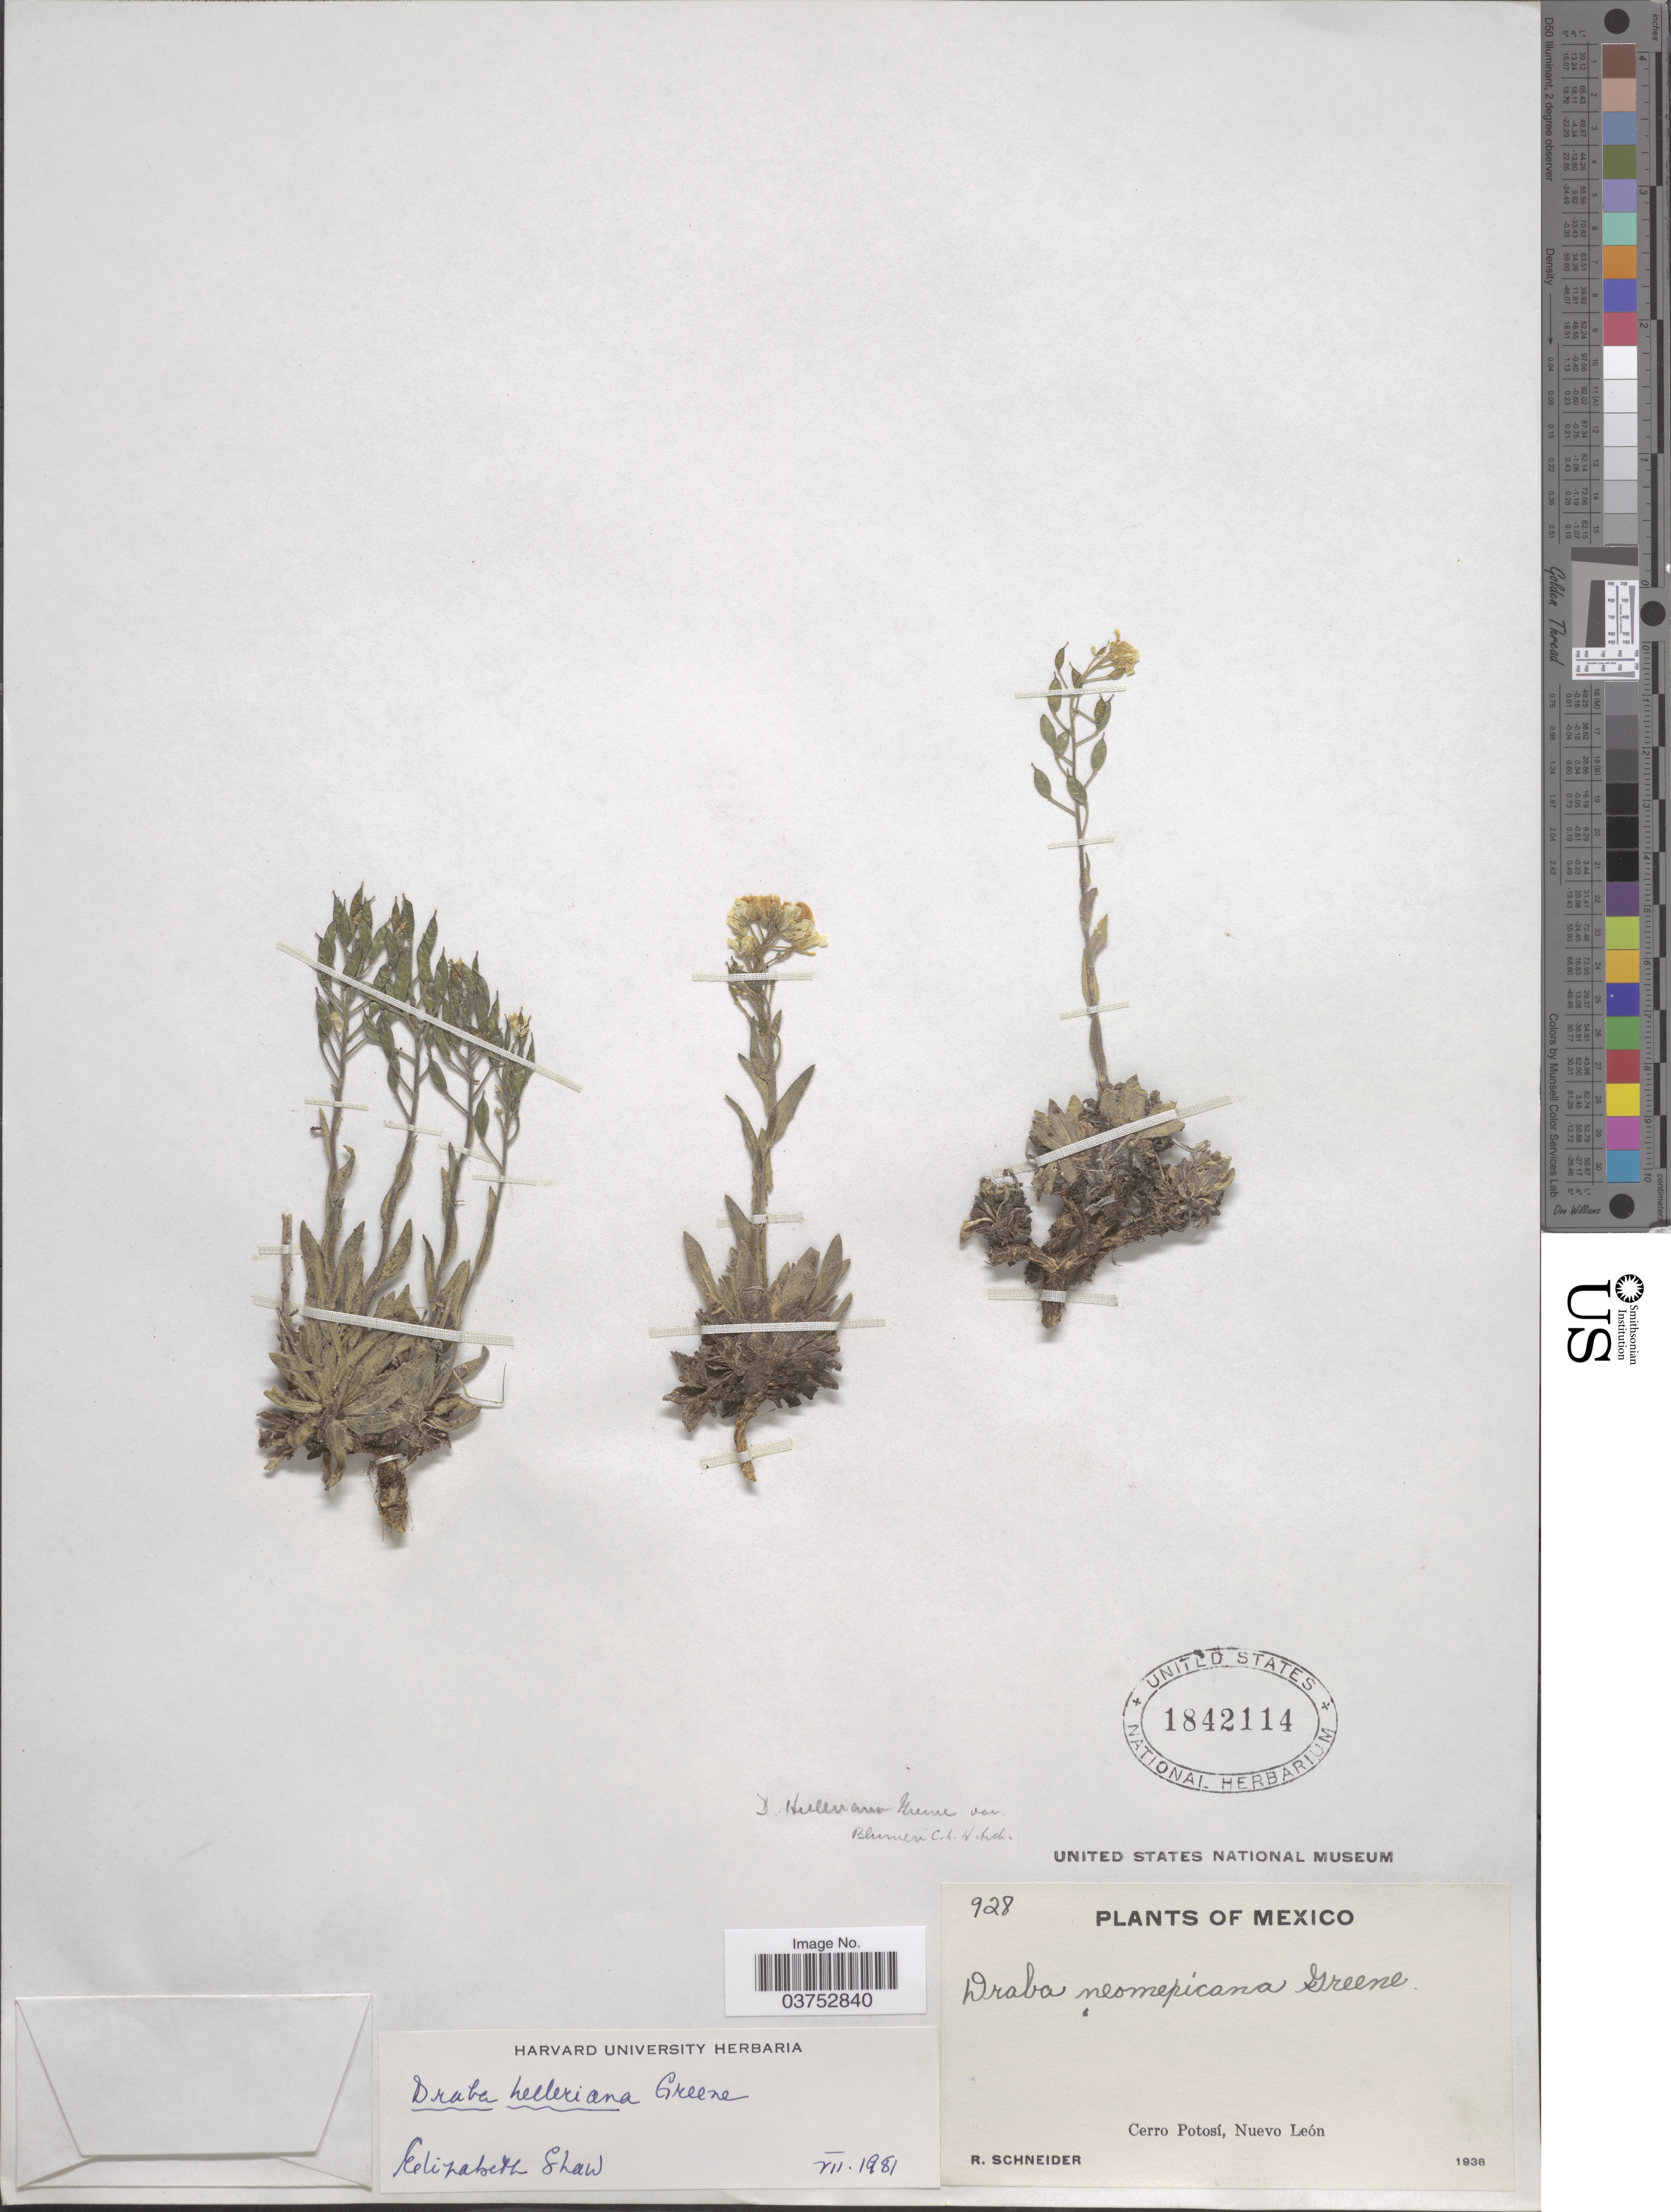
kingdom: Plantae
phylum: Tracheophyta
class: Magnoliopsida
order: Brassicales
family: Brassicaceae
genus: Draba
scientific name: Draba helleriana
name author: Greene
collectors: R. Schneider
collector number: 928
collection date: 1938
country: Mexico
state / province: Nuevo León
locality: Cerro Potosí.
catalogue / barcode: US 1842114